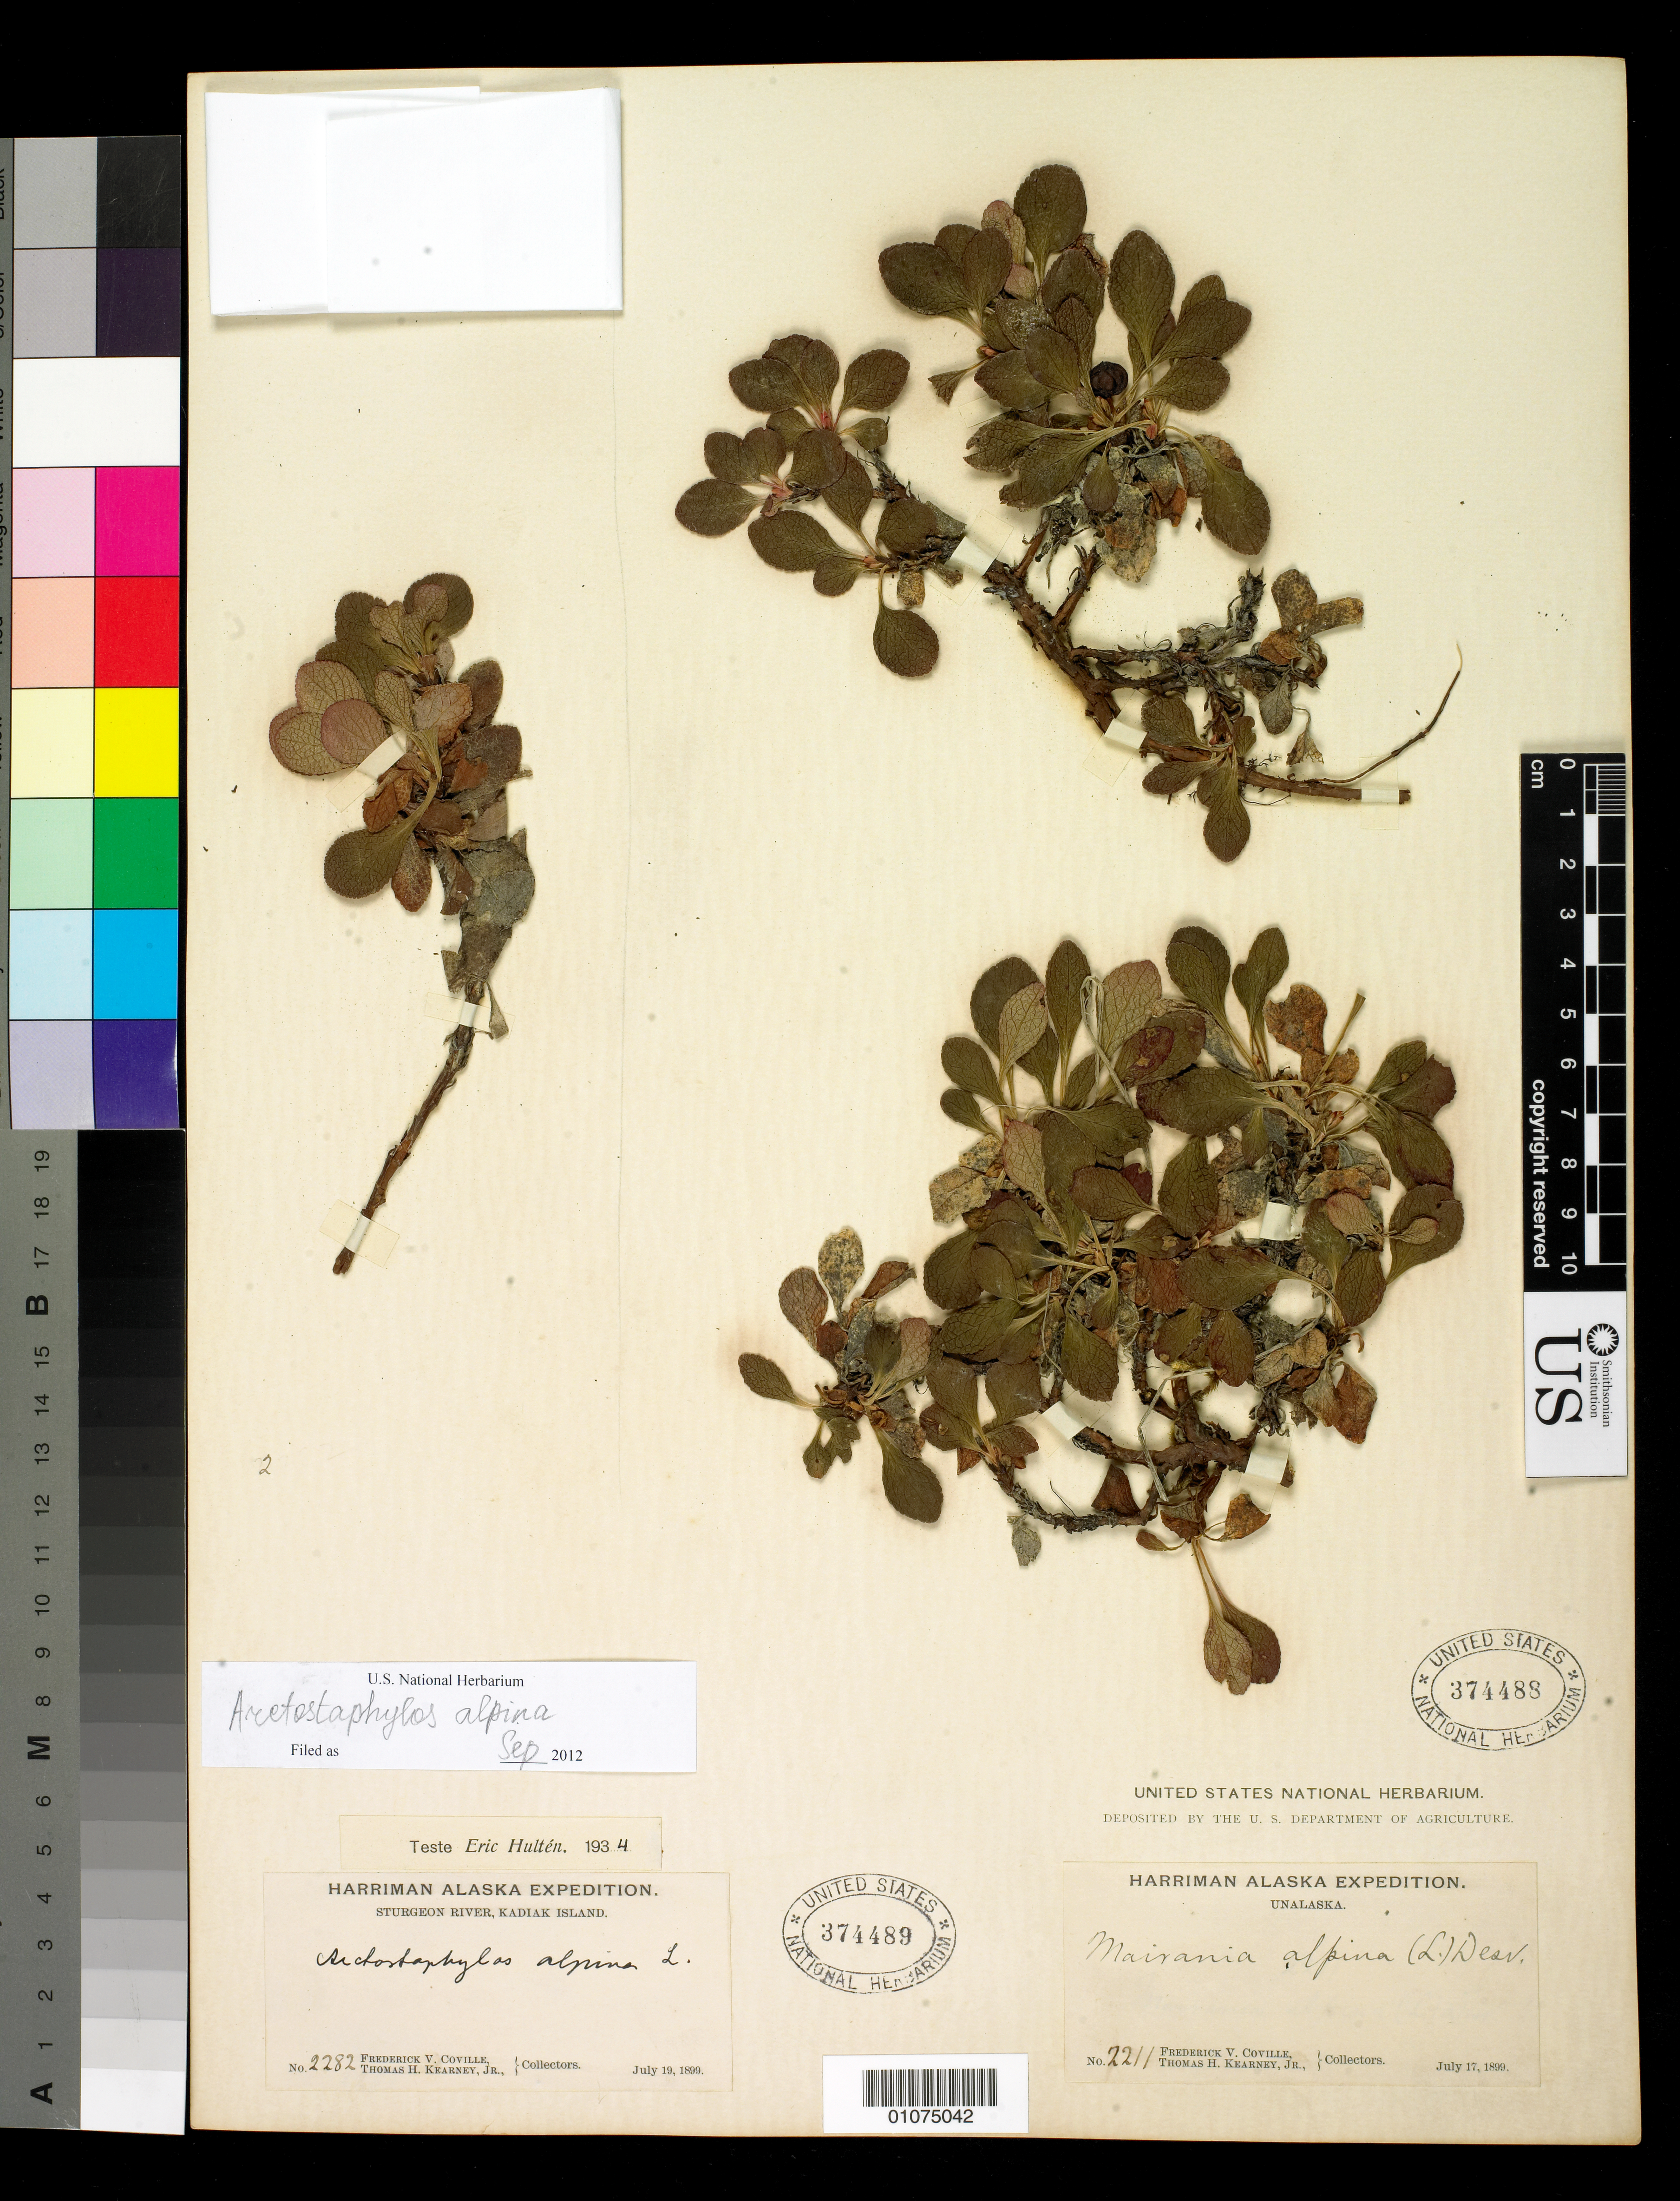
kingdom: Plantae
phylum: Tracheophyta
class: Magnoliopsida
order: Ericales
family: Ericaceae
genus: Arctostaphylos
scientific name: Arctostaphylos alpina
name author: (L.) Spreng.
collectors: F. V. Coville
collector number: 2211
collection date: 1899-07-17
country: United States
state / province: Alaska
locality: Unalaska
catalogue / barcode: US 374488